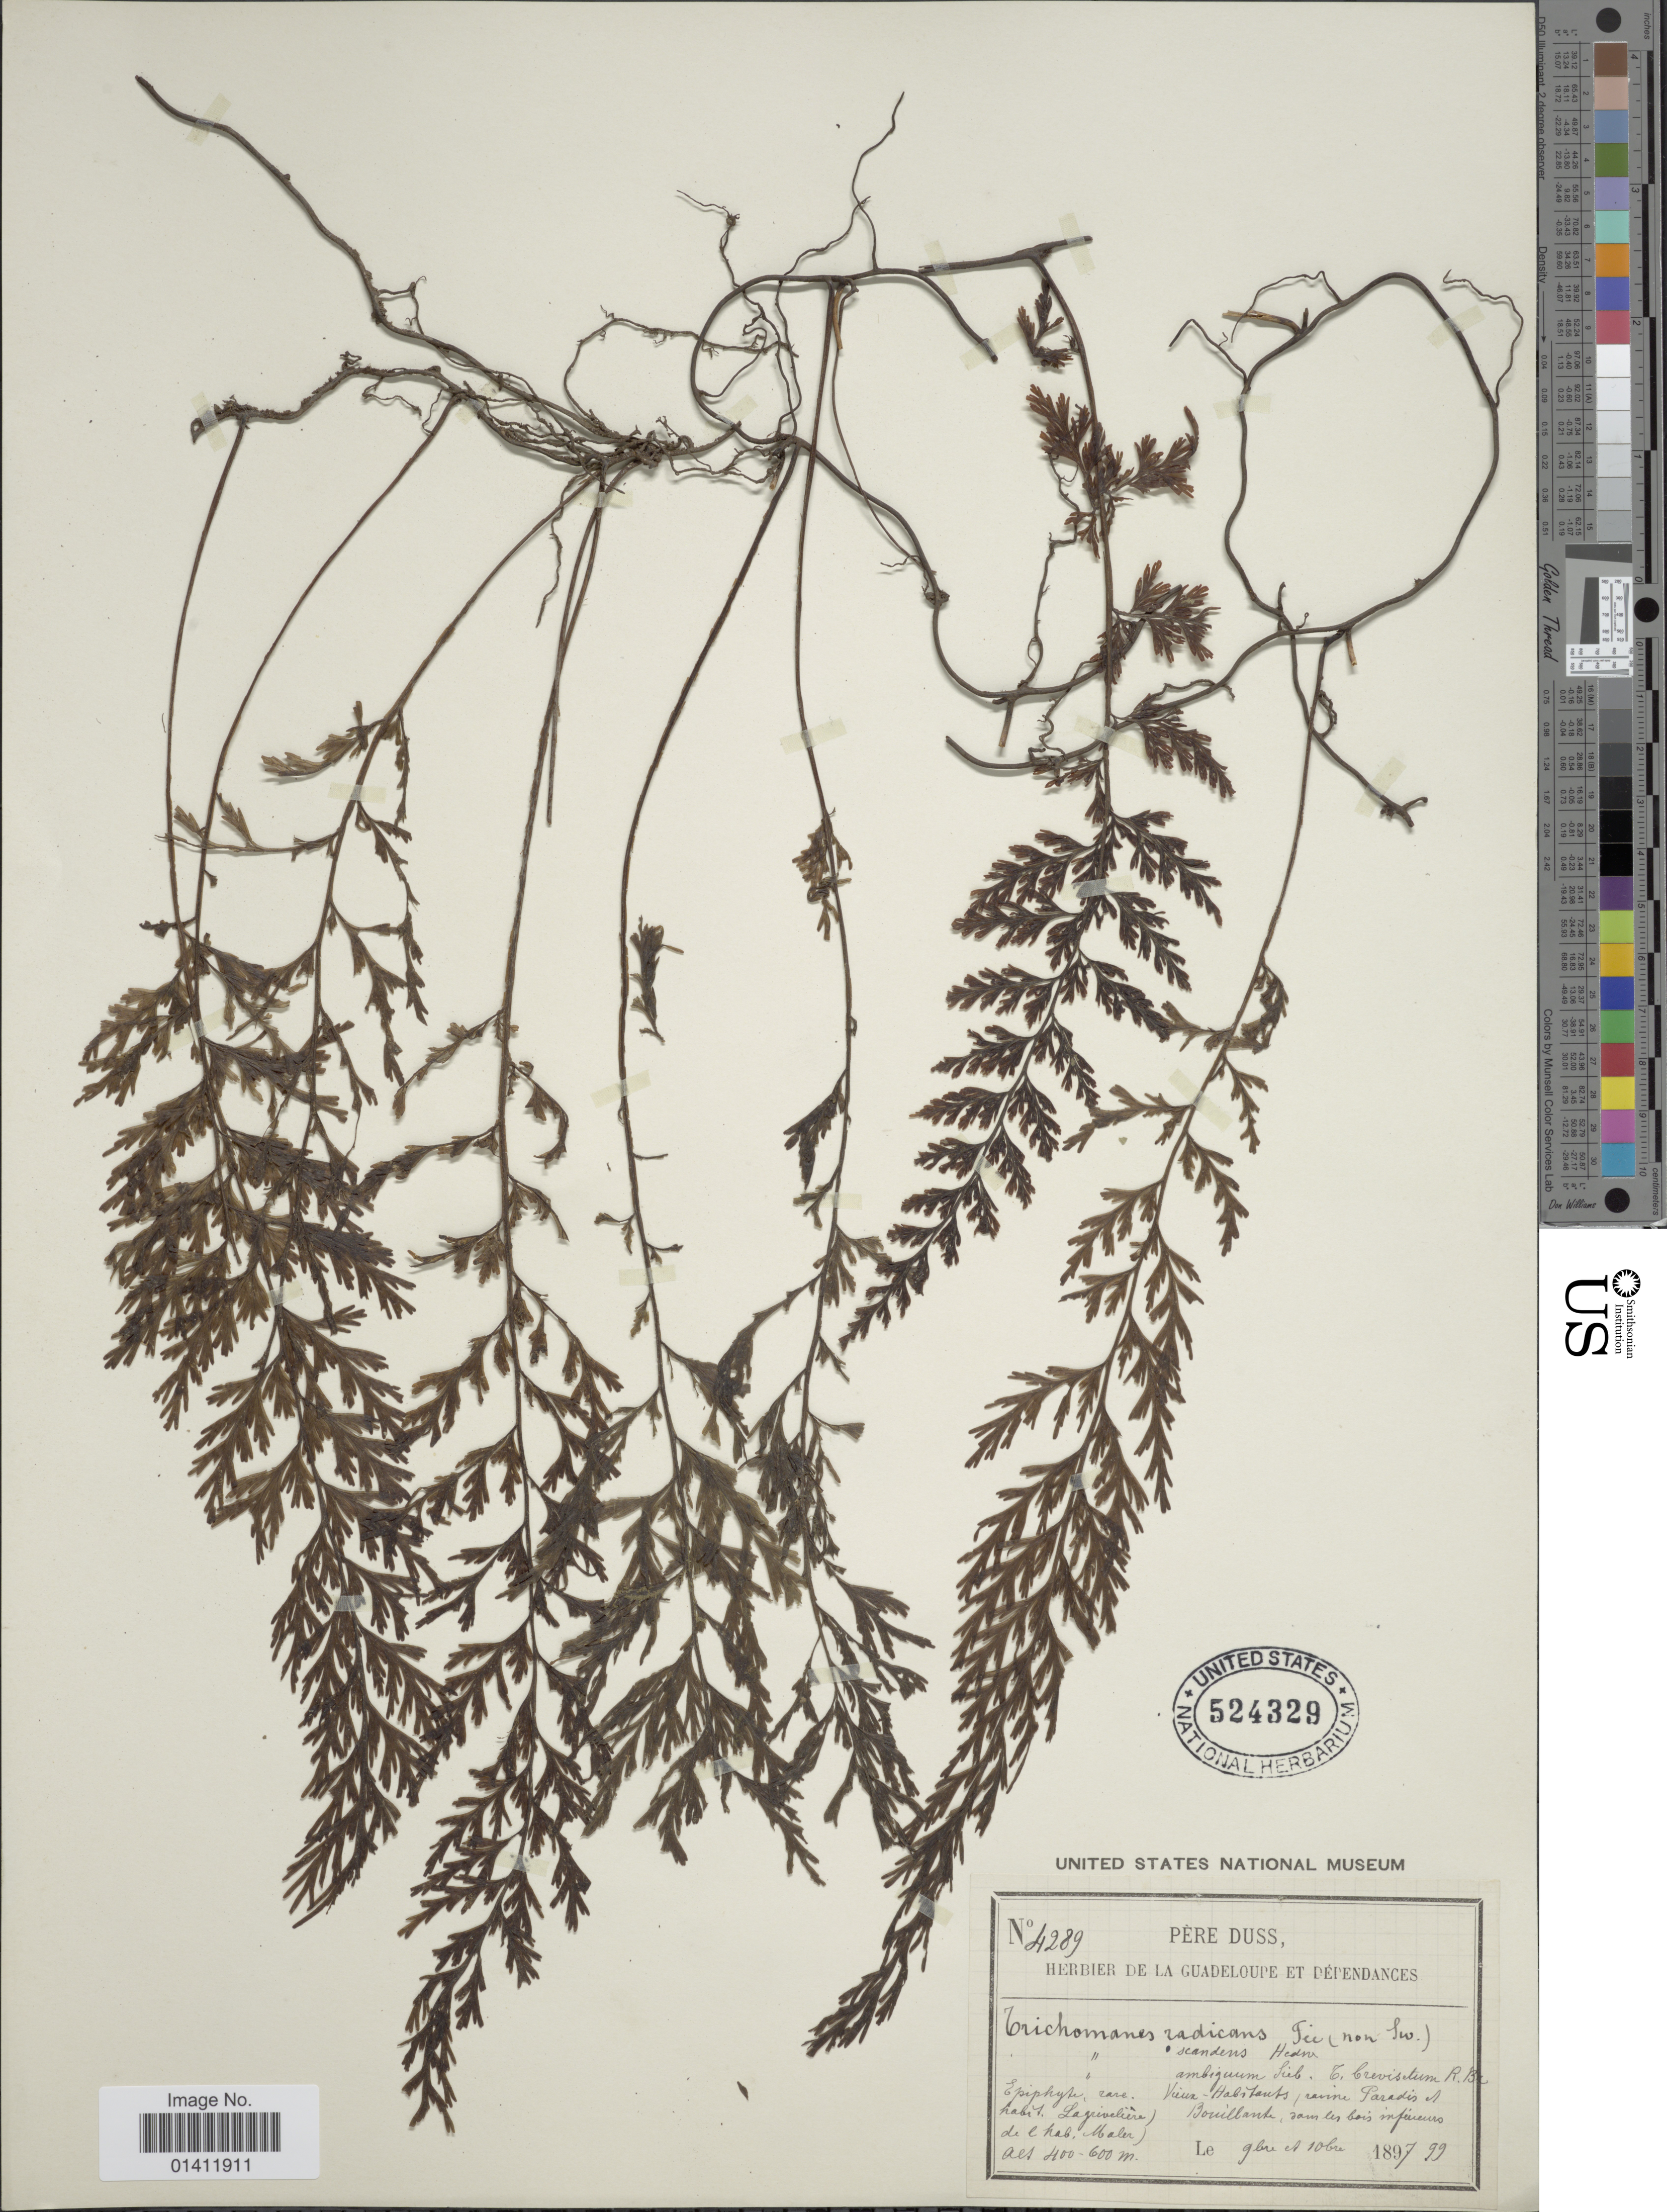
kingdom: Plantae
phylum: Tracheophyta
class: Polypodiopsida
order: Hymenophyllales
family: Hymenophyllaceae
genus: Vandenboschia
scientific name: Vandenboschia radicans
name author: (Sw.) Copel.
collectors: Père Duss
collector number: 4289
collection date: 1897-11/1897-12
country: Guadeloupe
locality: Vieux-Habitants, Ravine Paradis, et habit. La Grivelière. Bouillante, dans les bois inférieurs del hab. Maler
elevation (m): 400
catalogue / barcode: US 524329